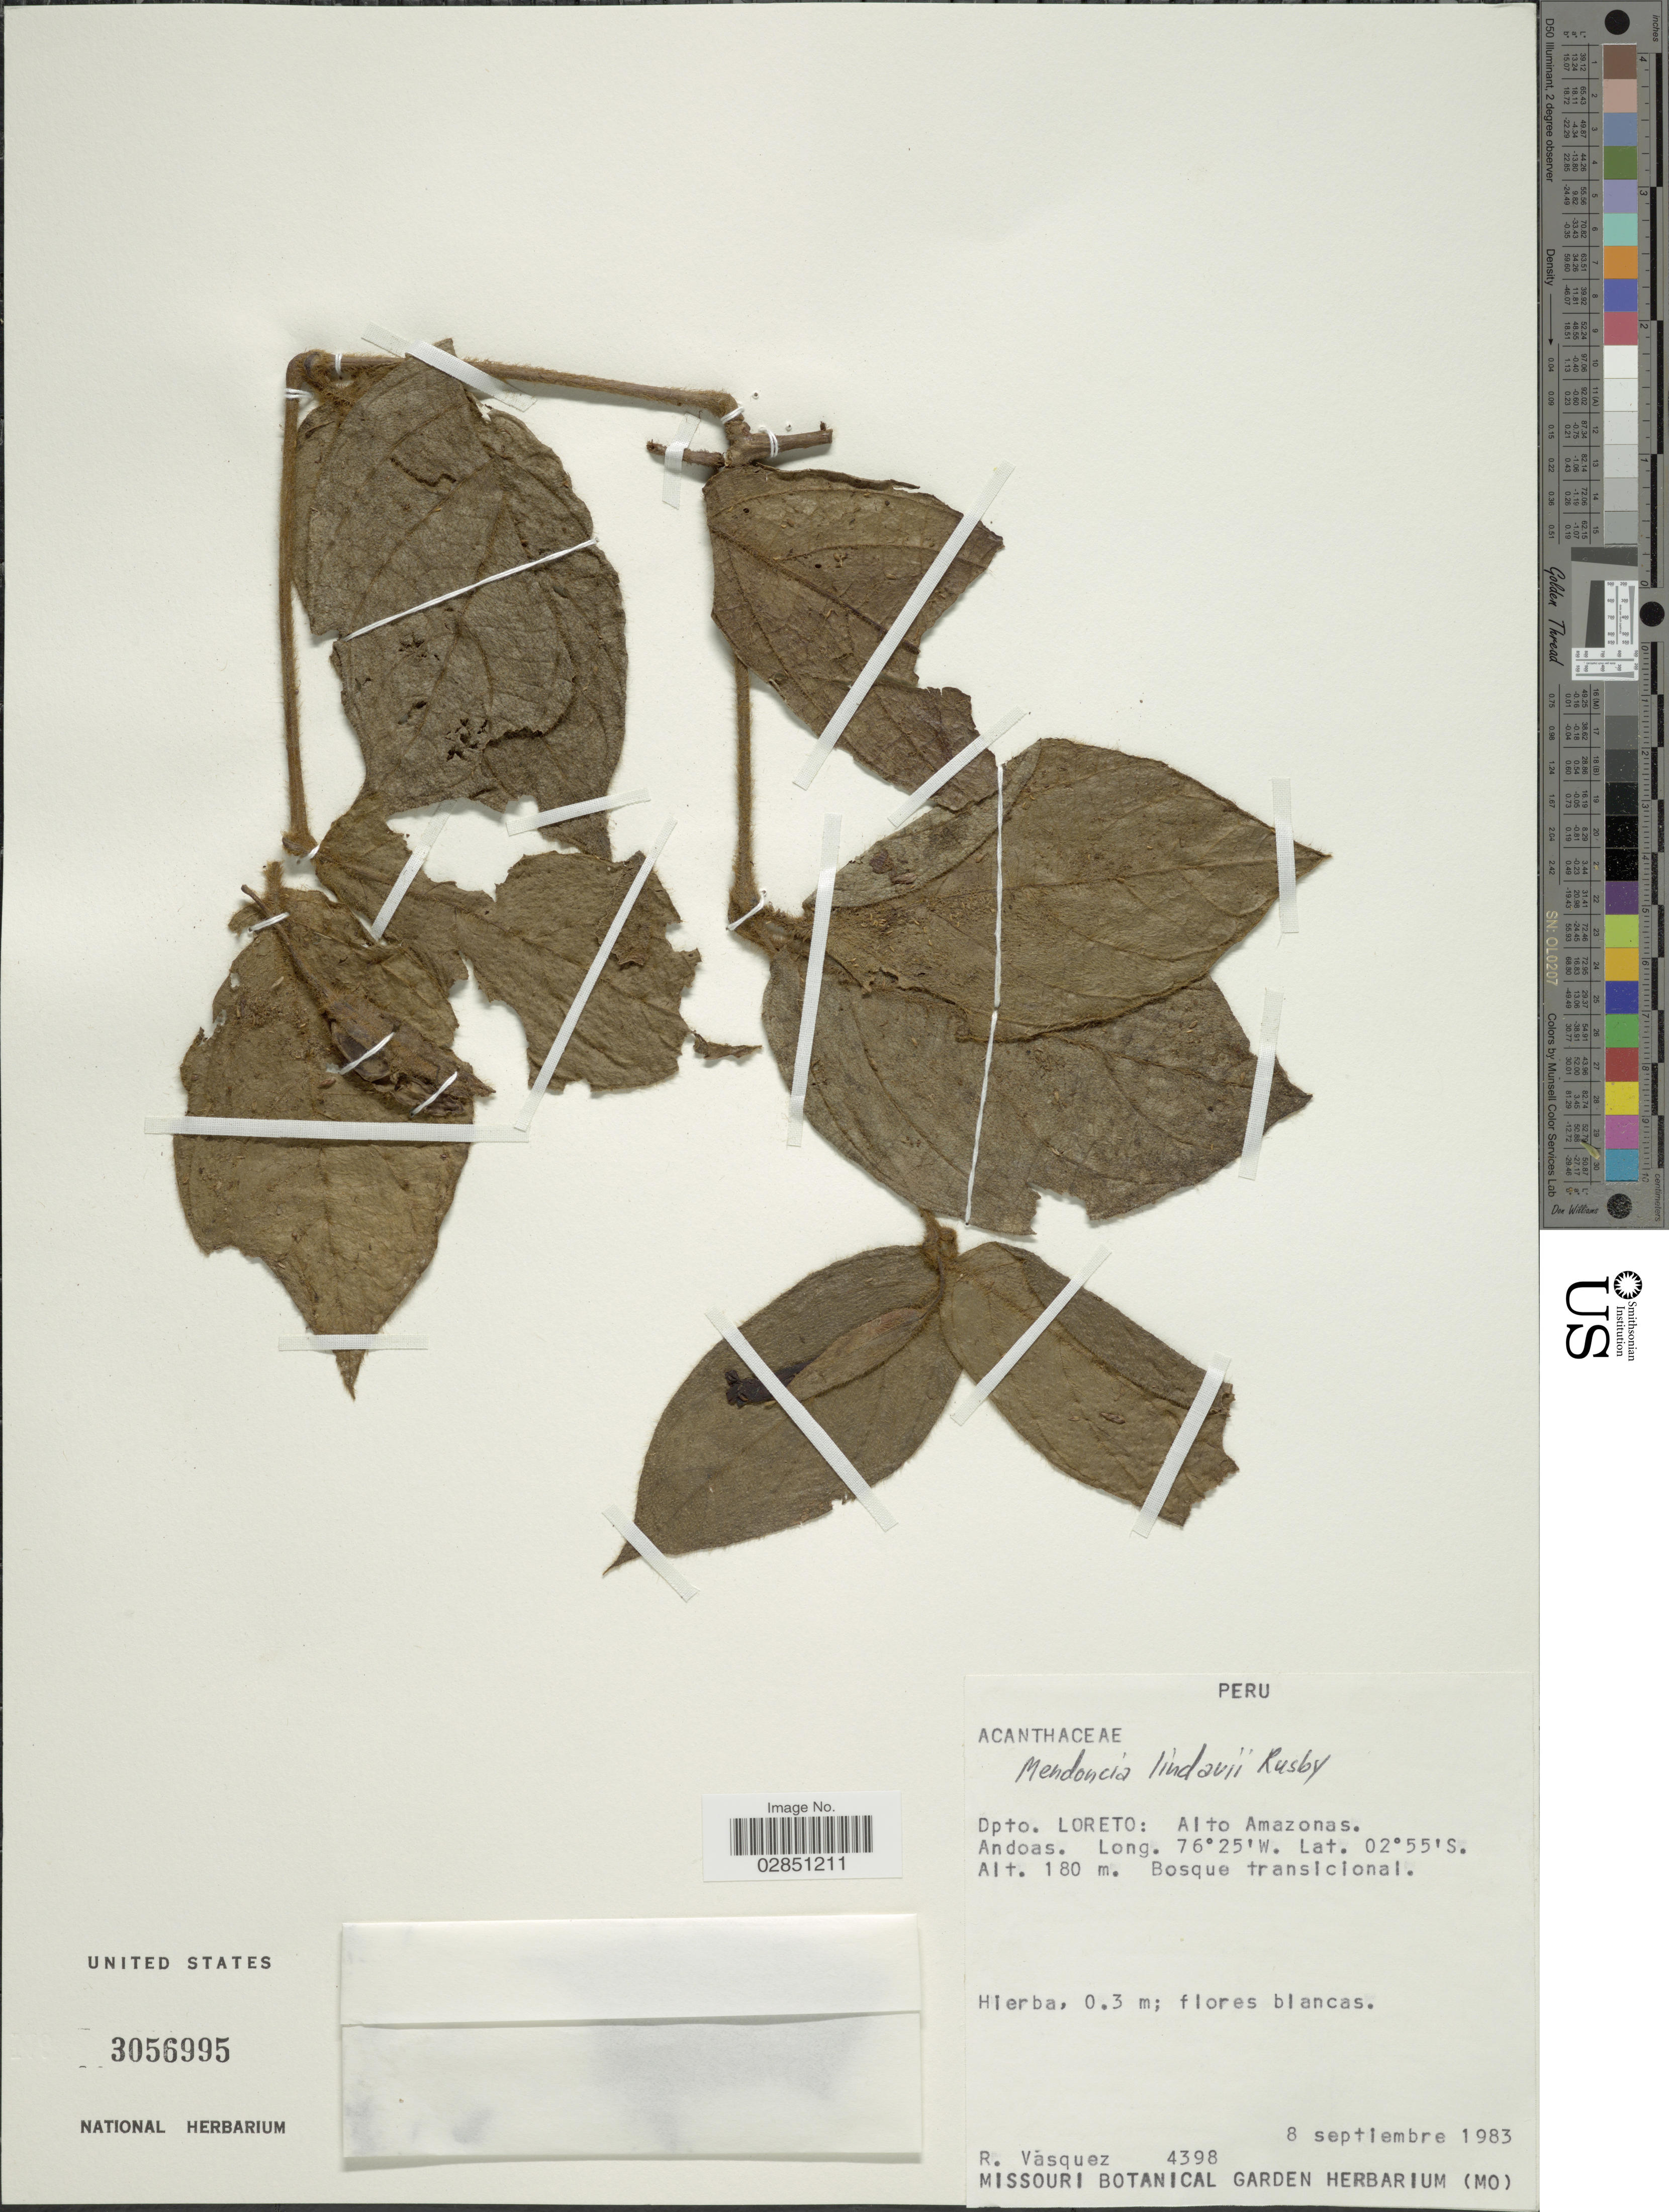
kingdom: Plantae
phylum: Tracheophyta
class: Magnoliopsida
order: Lamiales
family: Acanthaceae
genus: Mendoncia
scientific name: Mendoncia lindavii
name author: Rusby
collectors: R. Vásques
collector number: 4398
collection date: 1983-09-08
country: Peru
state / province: Loreto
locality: Dpto. Loreto: Alto Amazonas. Andoas.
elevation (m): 180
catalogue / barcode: US 3056995